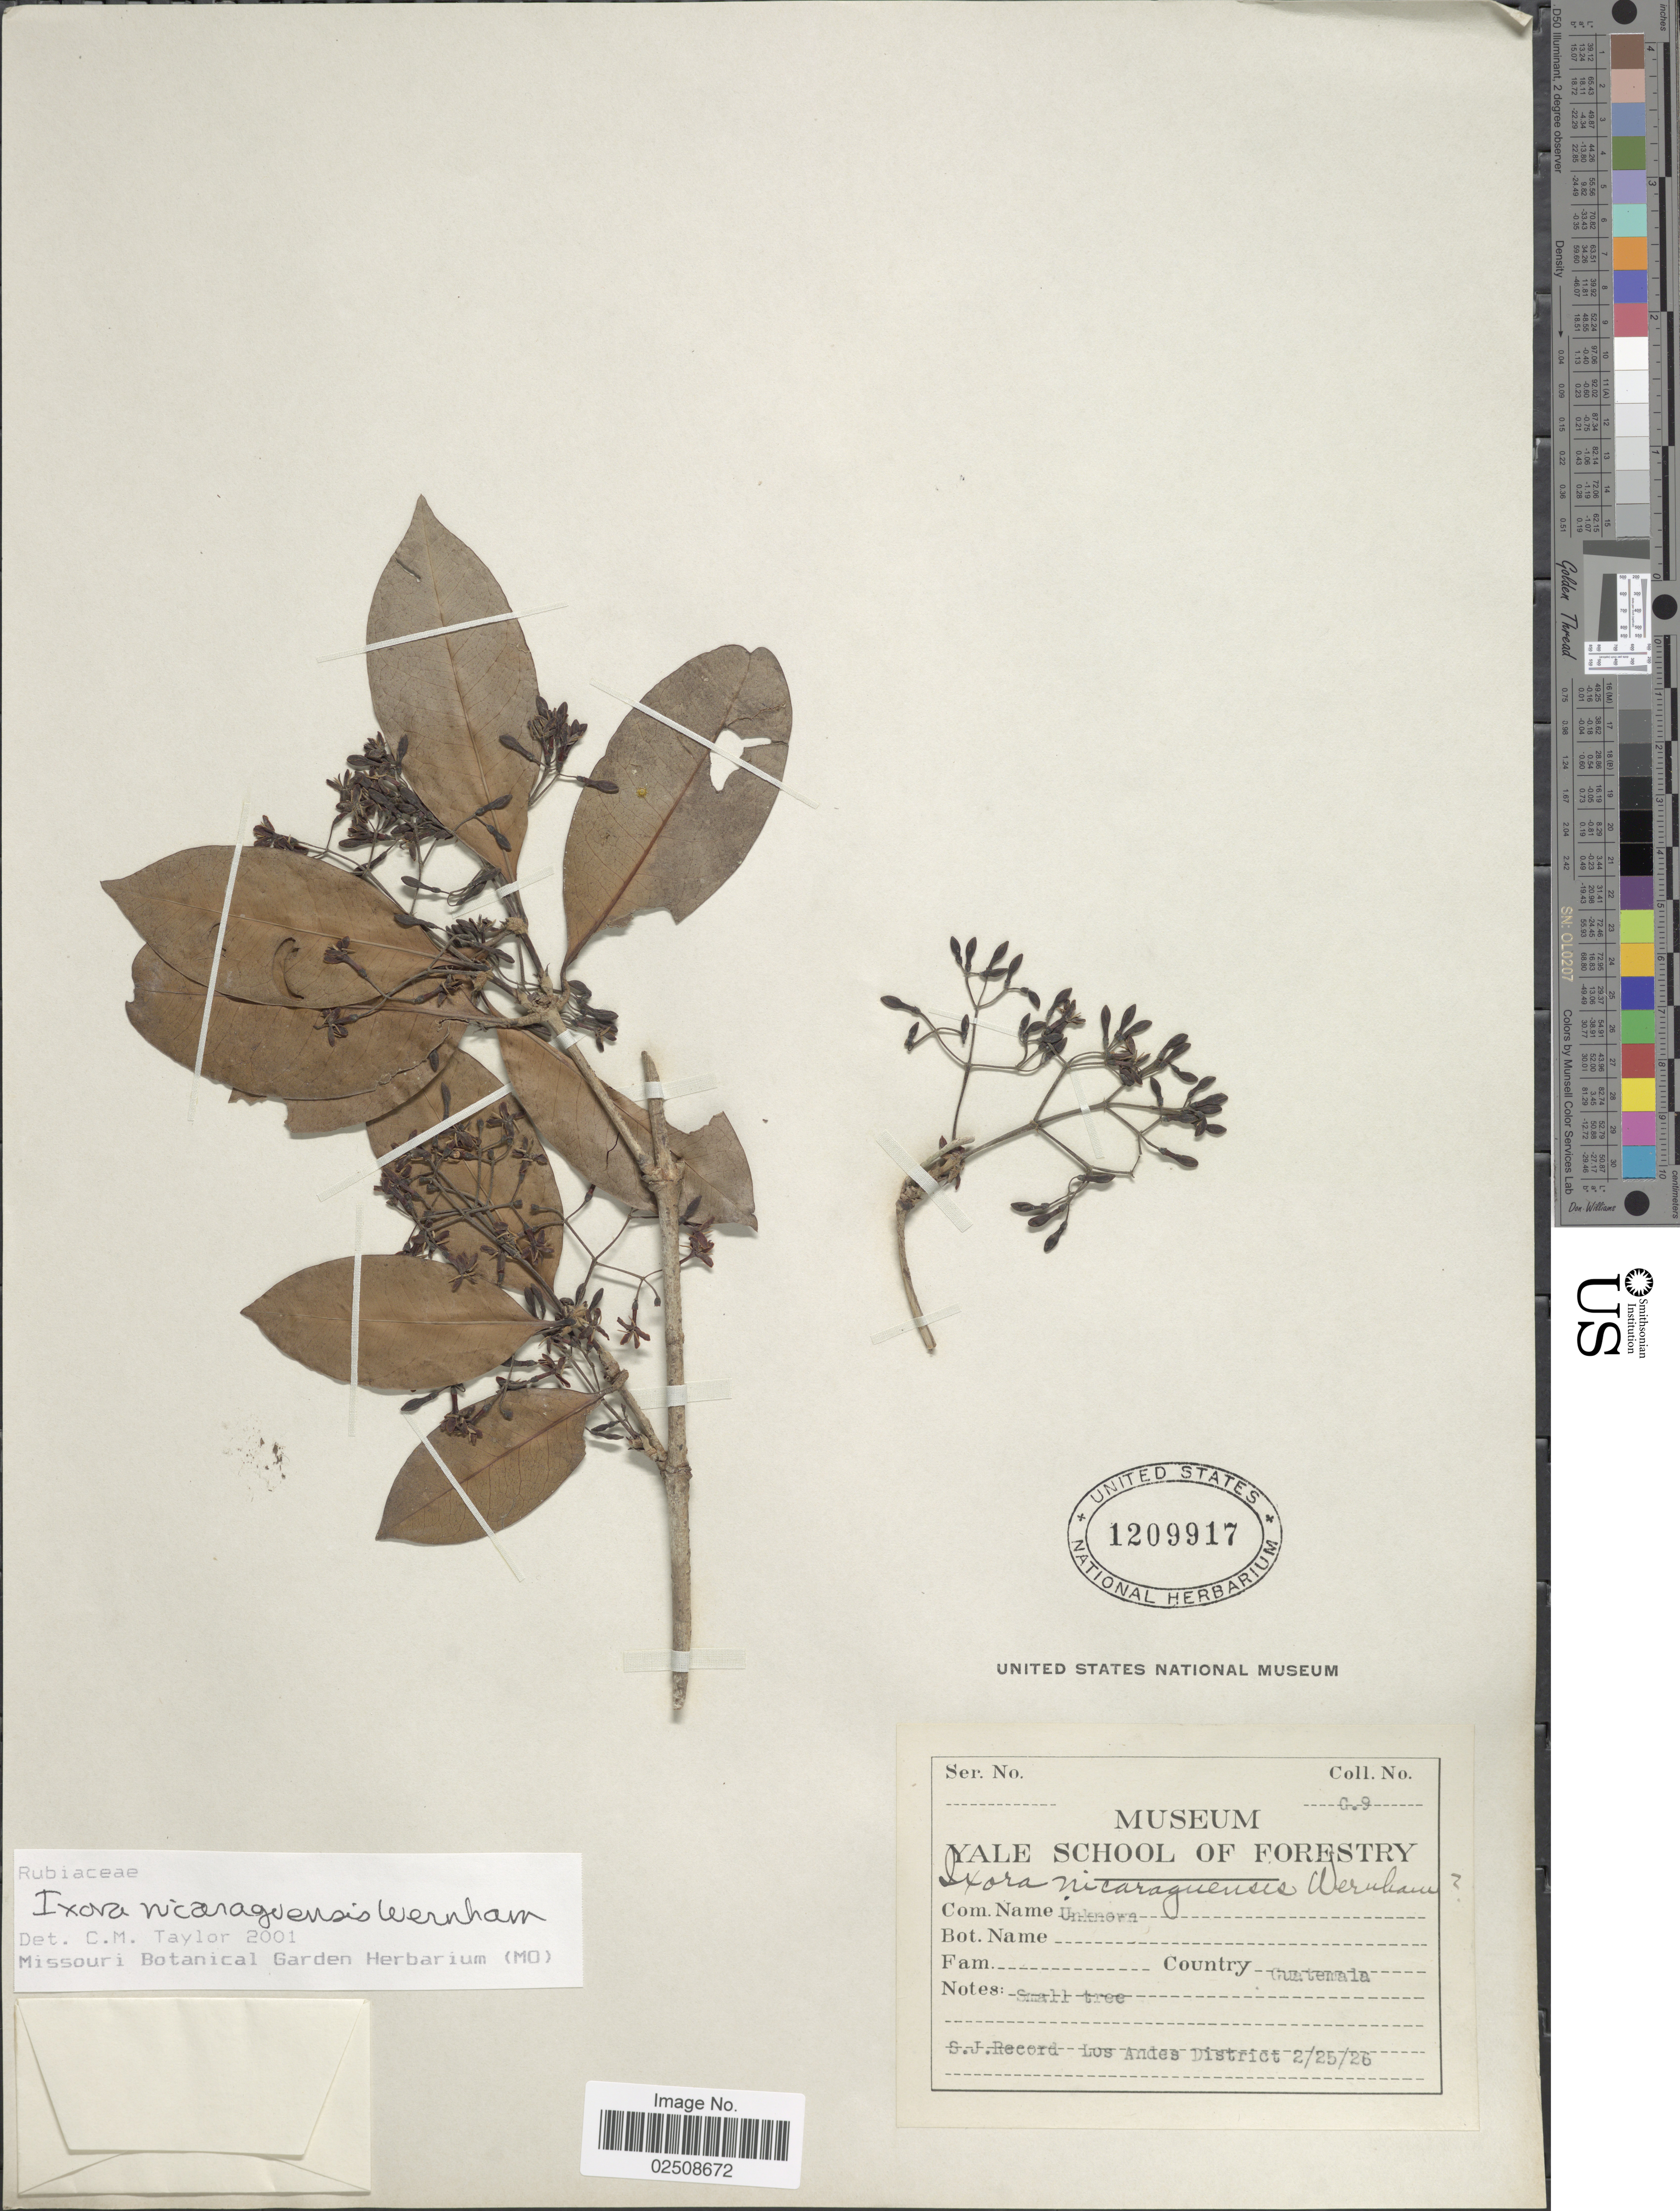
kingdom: Plantae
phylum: Tracheophyta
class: Magnoliopsida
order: Gentianales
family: Rubiaceae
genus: Ixora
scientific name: Ixora nicaraguensis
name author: Wernham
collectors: S. J. Record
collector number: G9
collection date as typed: Transcribed d/m/y: 25/2/26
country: Guatemala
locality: Los Andes District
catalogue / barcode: US 1209917